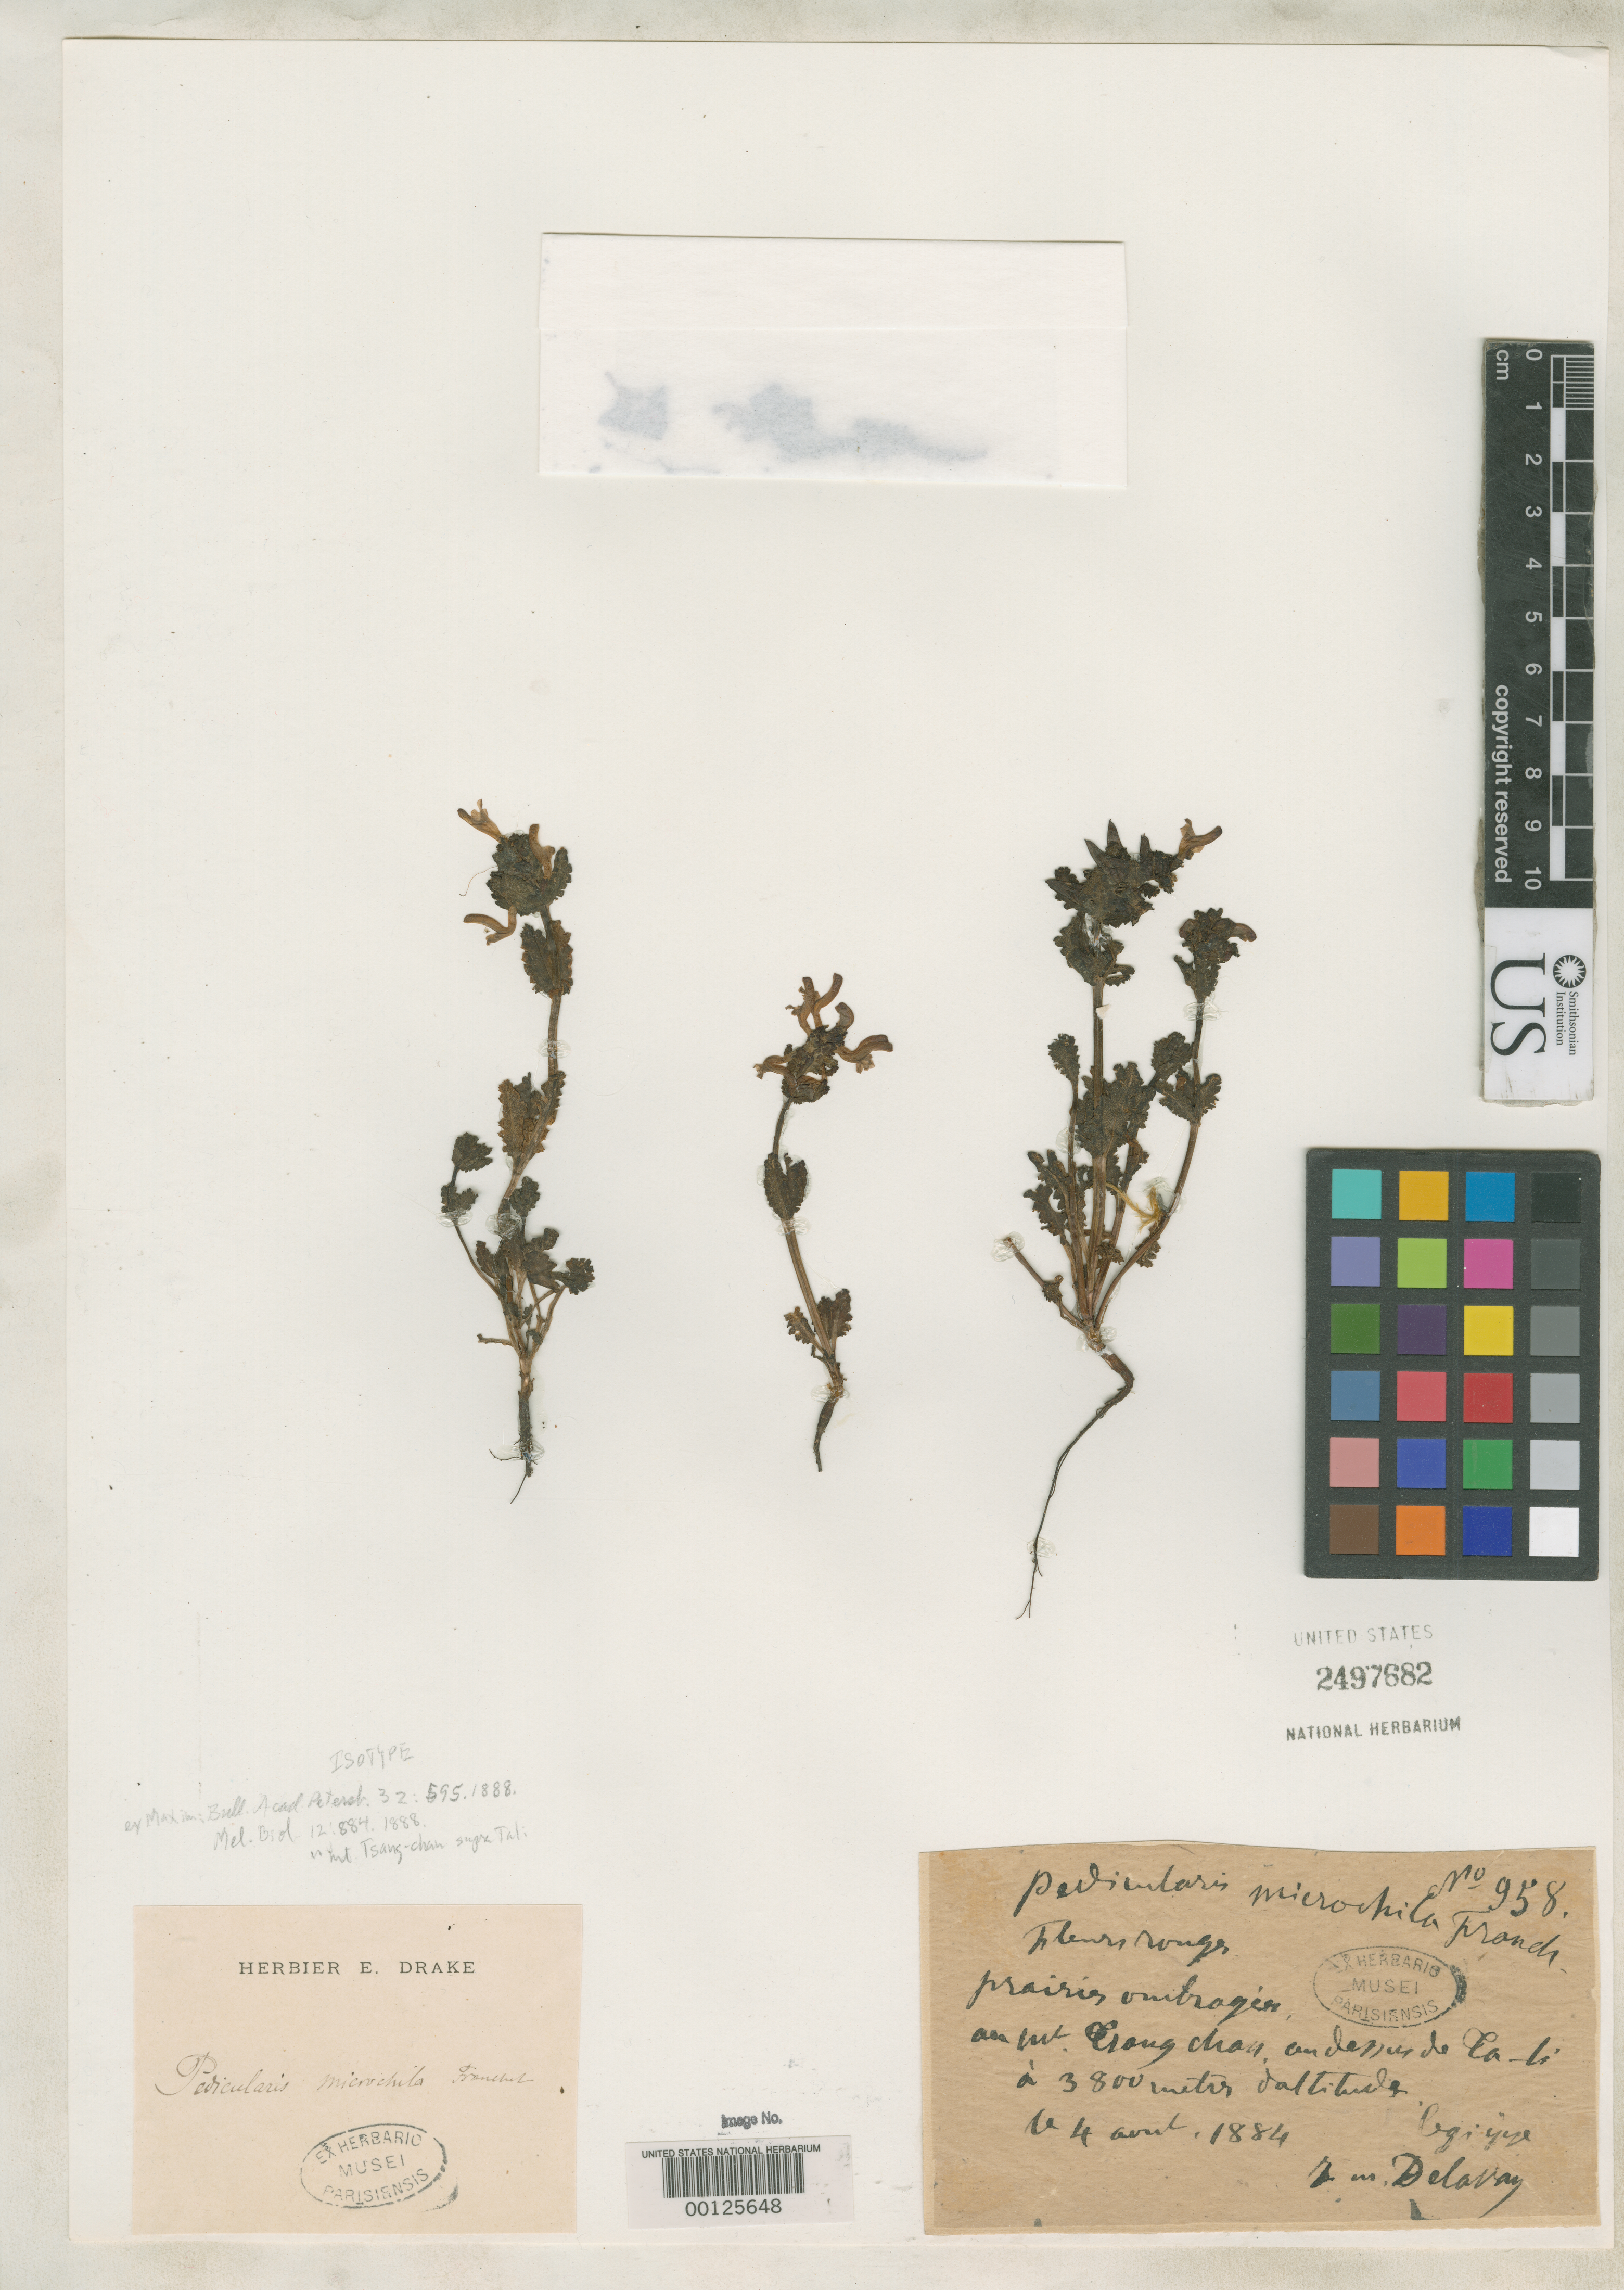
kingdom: Plantae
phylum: Tracheophyta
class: Magnoliopsida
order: Lamiales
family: Orobanchaceae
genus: Pedicularis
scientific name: Pedicularis microchila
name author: Franch. ex Maxim.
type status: Isotype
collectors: P. Delavay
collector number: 958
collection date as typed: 04 Aug 1884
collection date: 1884-08-04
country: China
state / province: Yunnan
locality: Tsang-chan, au Dessus de Ta-li.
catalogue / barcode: US 2497682